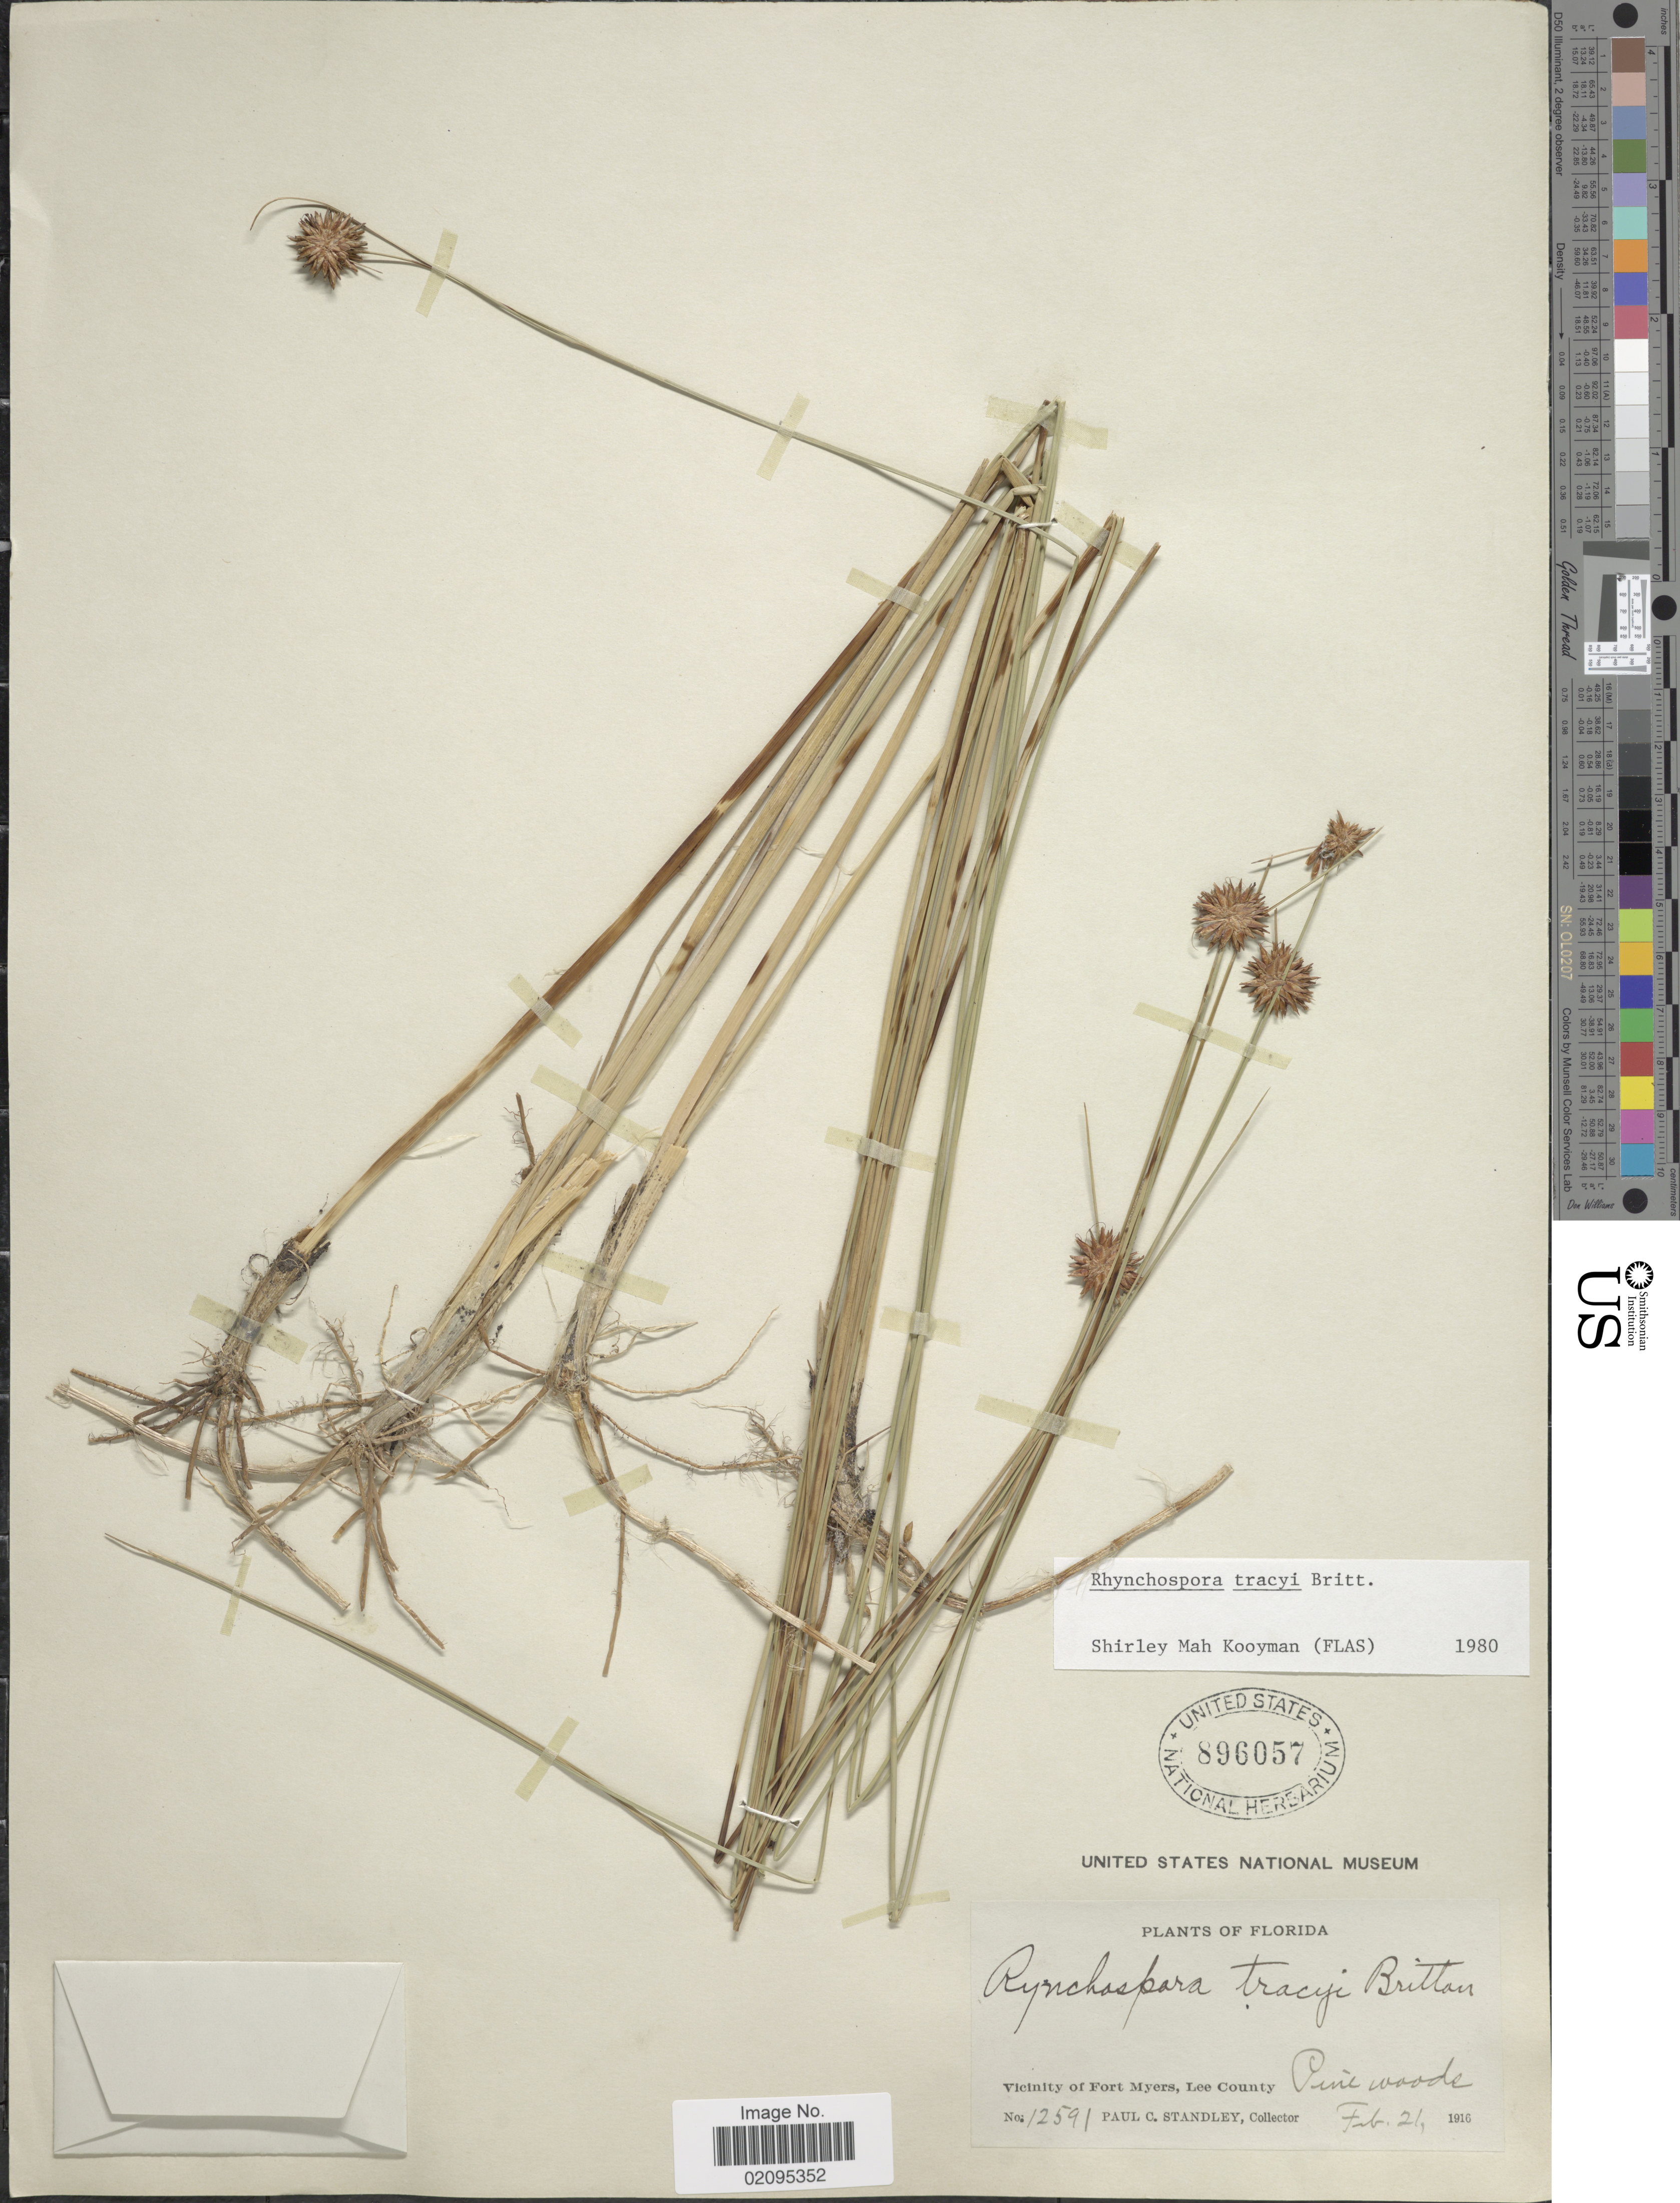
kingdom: Plantae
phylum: Tracheophyta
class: Liliopsida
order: Poales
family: Cyperaceae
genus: Rhynchospora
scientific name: Rhynchospora tracyi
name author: Britton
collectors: P. C. Standley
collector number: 12591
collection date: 1916-02-21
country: United States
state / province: Florida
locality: Vicinity of fort Myers, Lee County, pine woods.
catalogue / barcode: US 896057